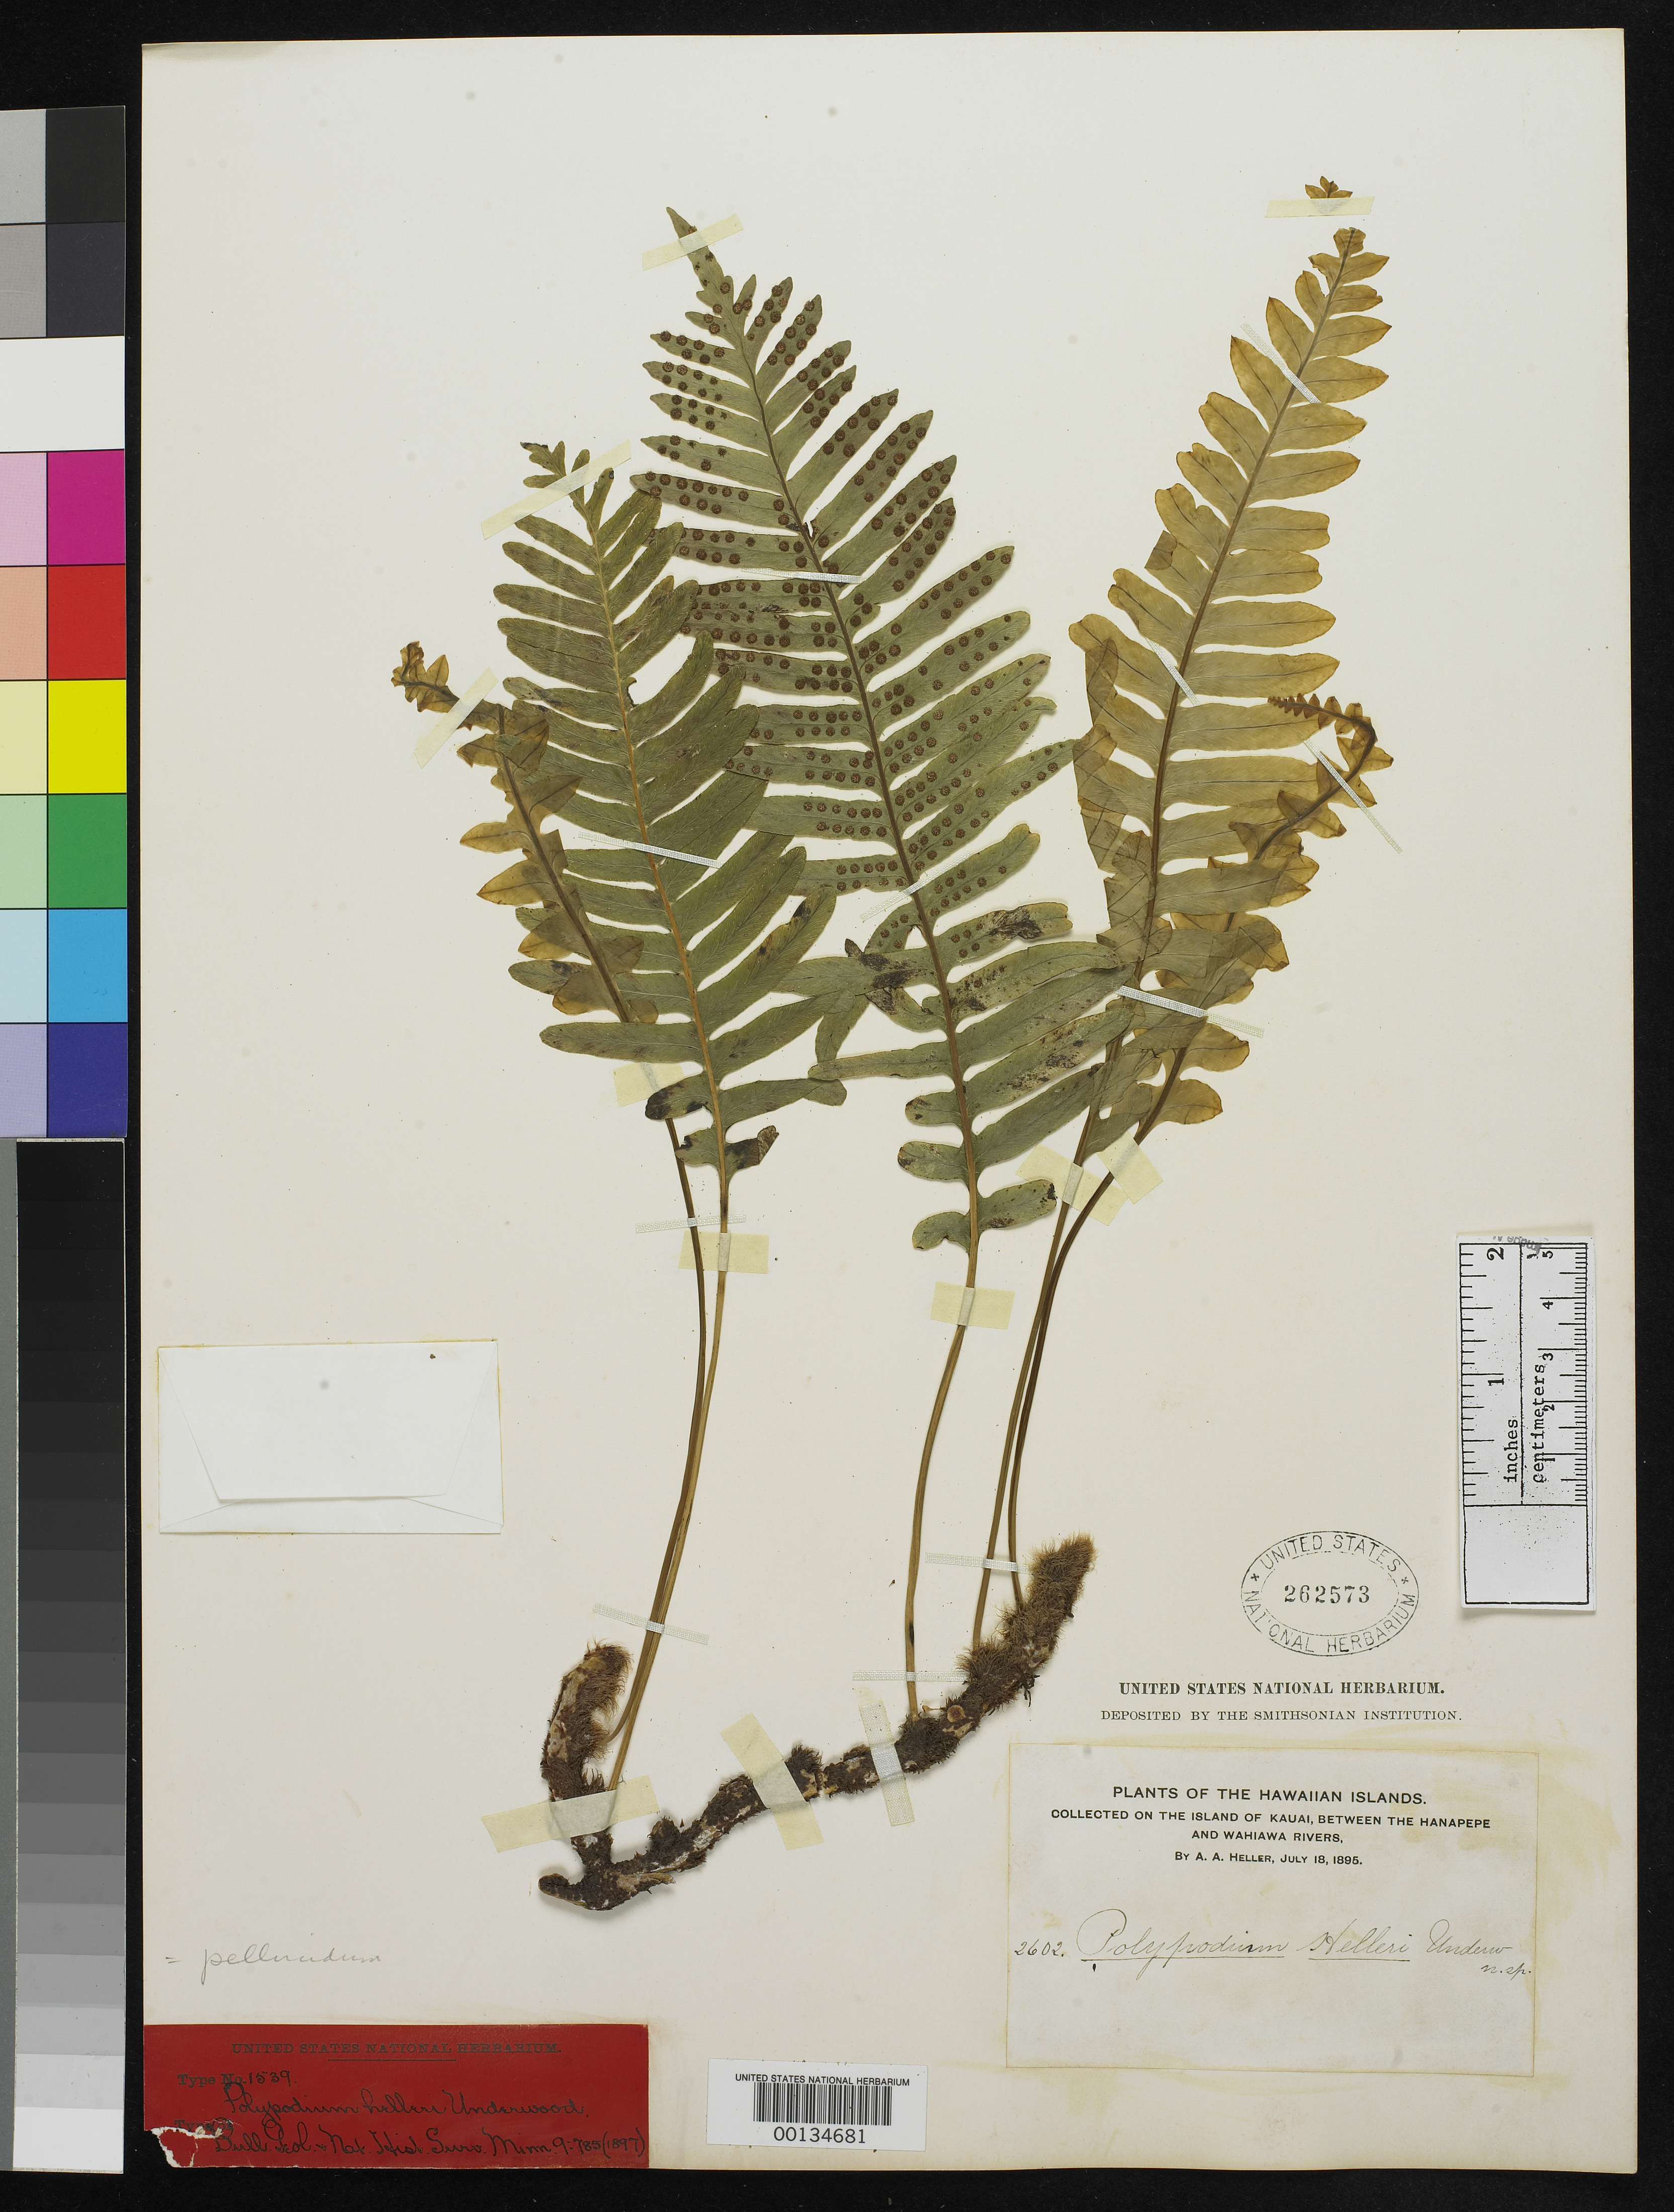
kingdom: Plantae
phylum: Tracheophyta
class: Polypodiopsida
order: Polypodiales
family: Polypodiaceae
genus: Polypodium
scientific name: Polypodium helleri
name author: Underw.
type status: Type Collection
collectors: A. A. Heller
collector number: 2602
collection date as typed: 18 Jul 1895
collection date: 1895-07-18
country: United States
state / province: Hawaii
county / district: Kauai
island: Kaua'i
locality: Between Hanapepe & Wahiawa rivers.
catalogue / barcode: US 262573